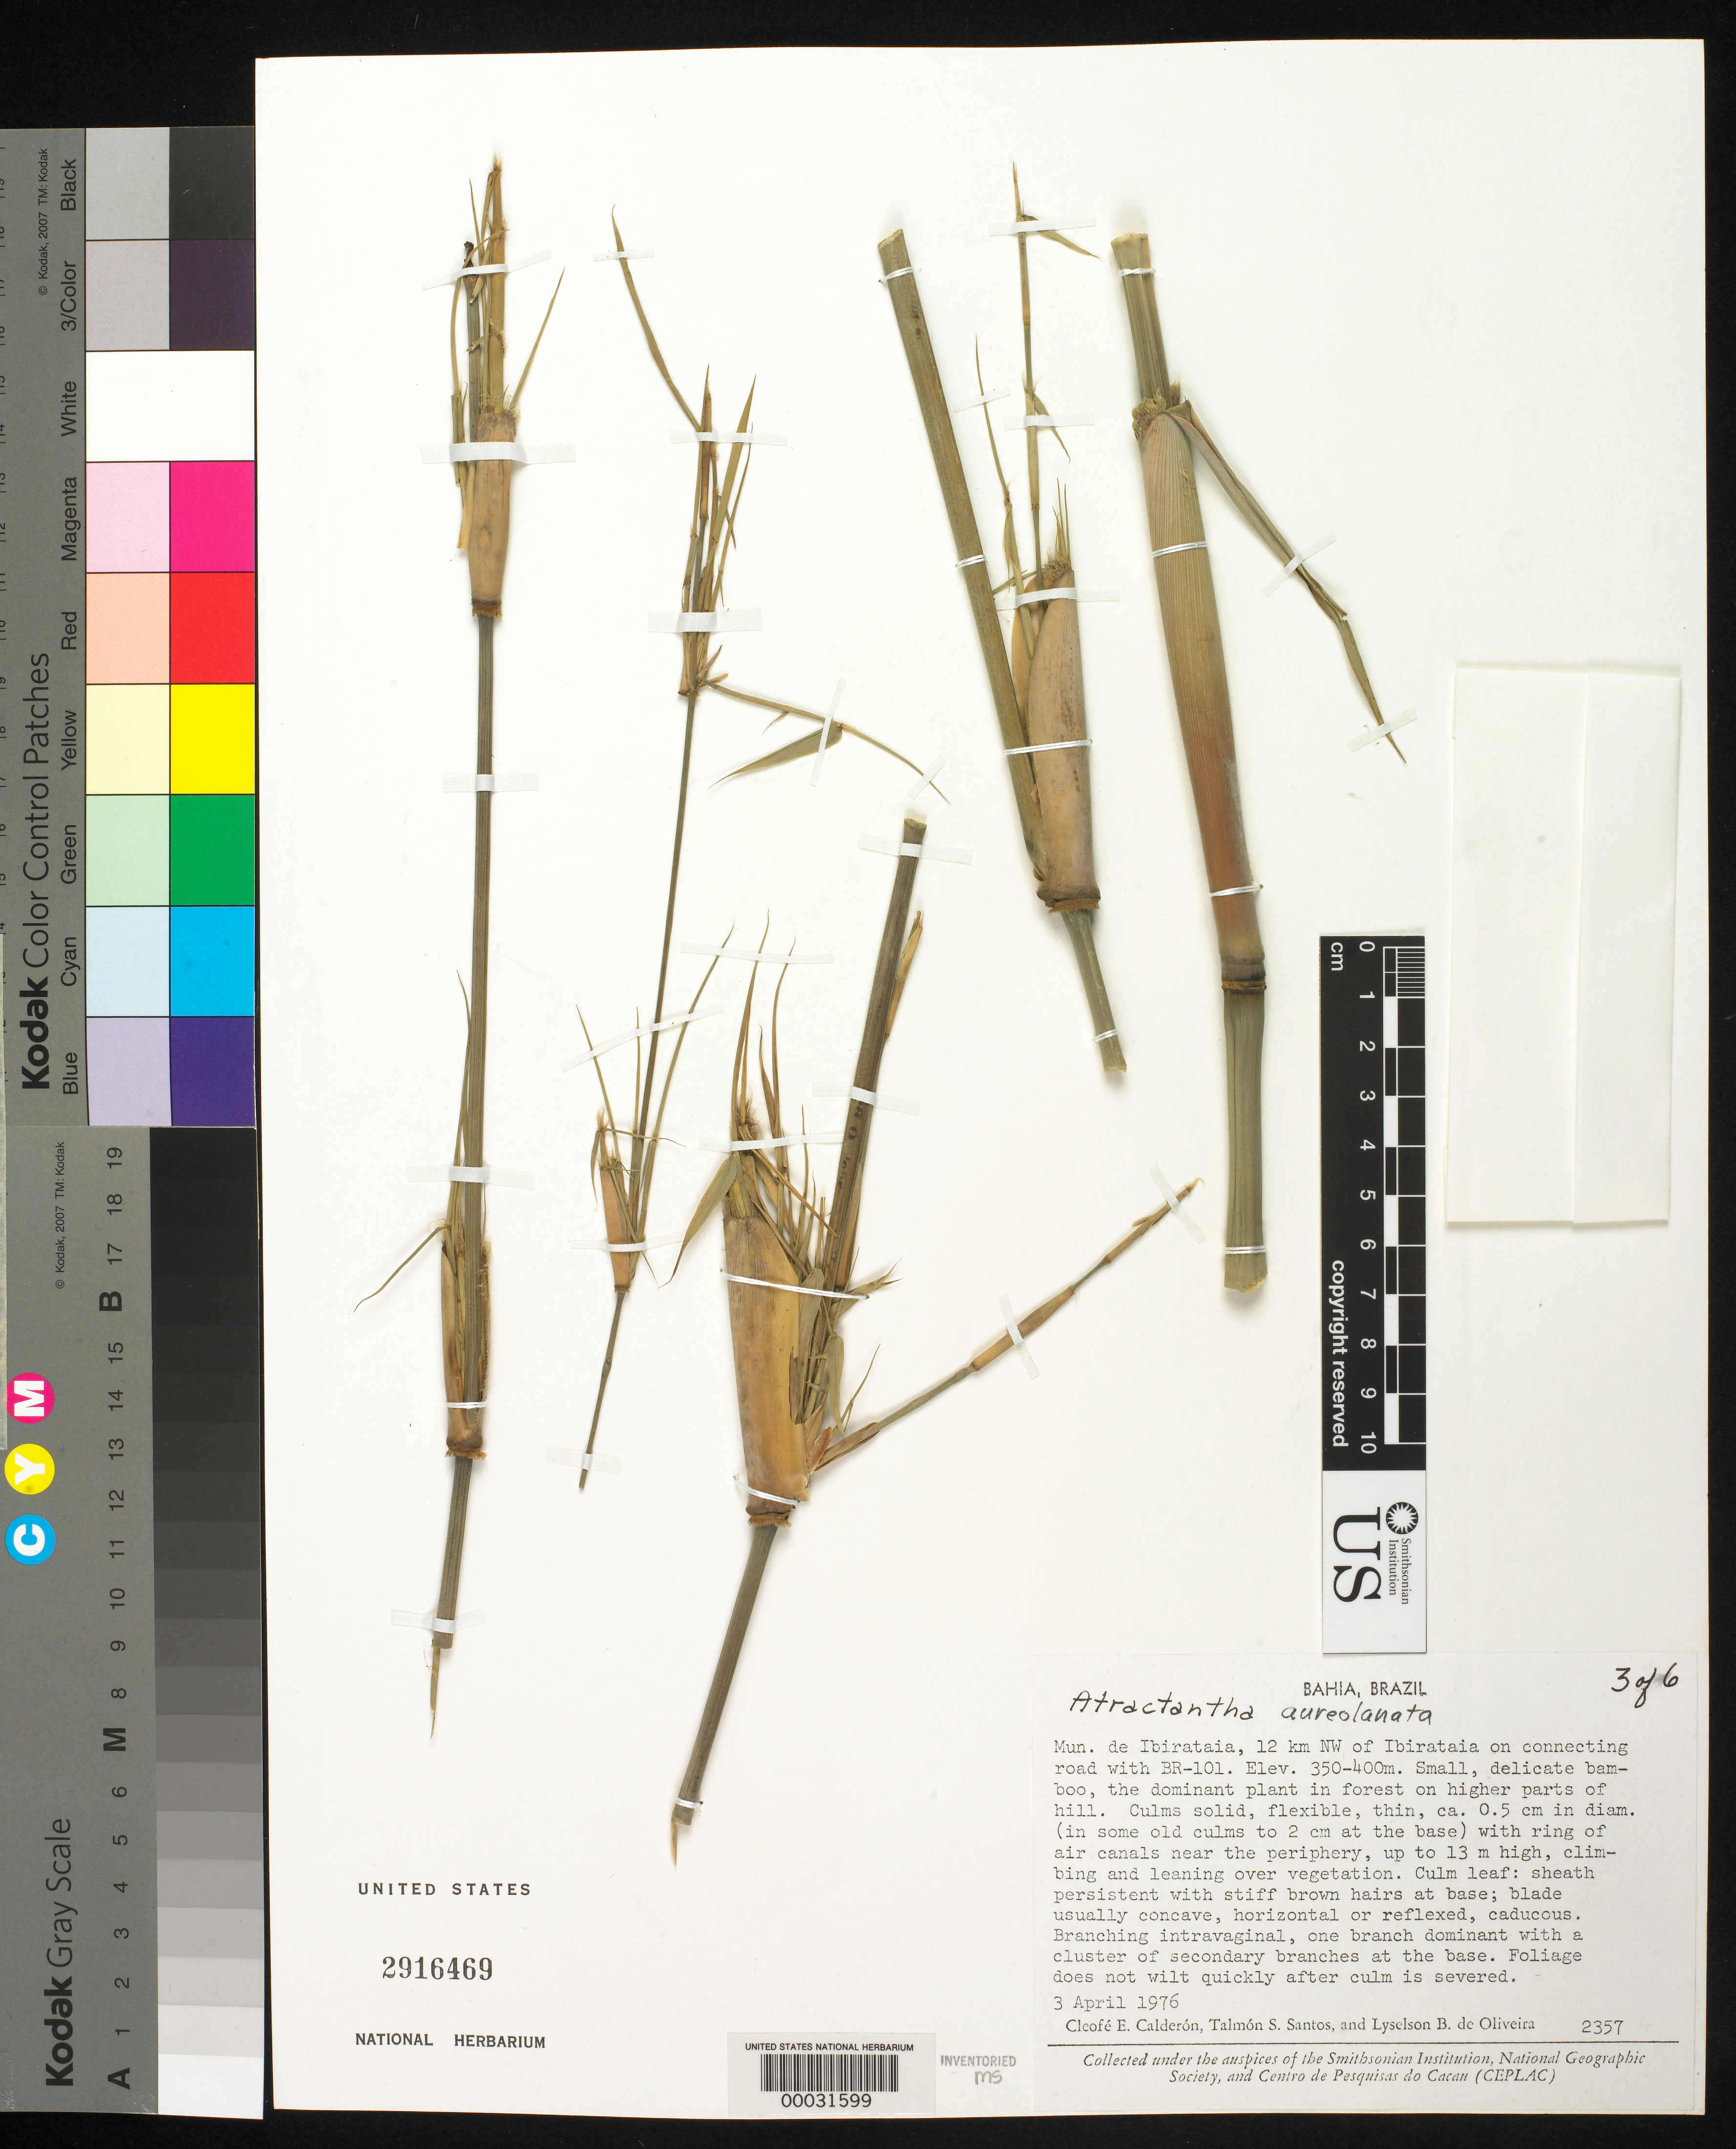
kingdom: Plantae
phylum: Tracheophyta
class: Liliopsida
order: Poales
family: Poaceae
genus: Atractantha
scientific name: Atractantha aureolanata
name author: Judz.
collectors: C. E. Calderón, T. S. Santos & L. de Oliveira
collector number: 2357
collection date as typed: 03 Apr 1976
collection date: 1976-04-03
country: Brazil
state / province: Bahia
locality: Ibirataia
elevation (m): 350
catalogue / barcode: US 2916469